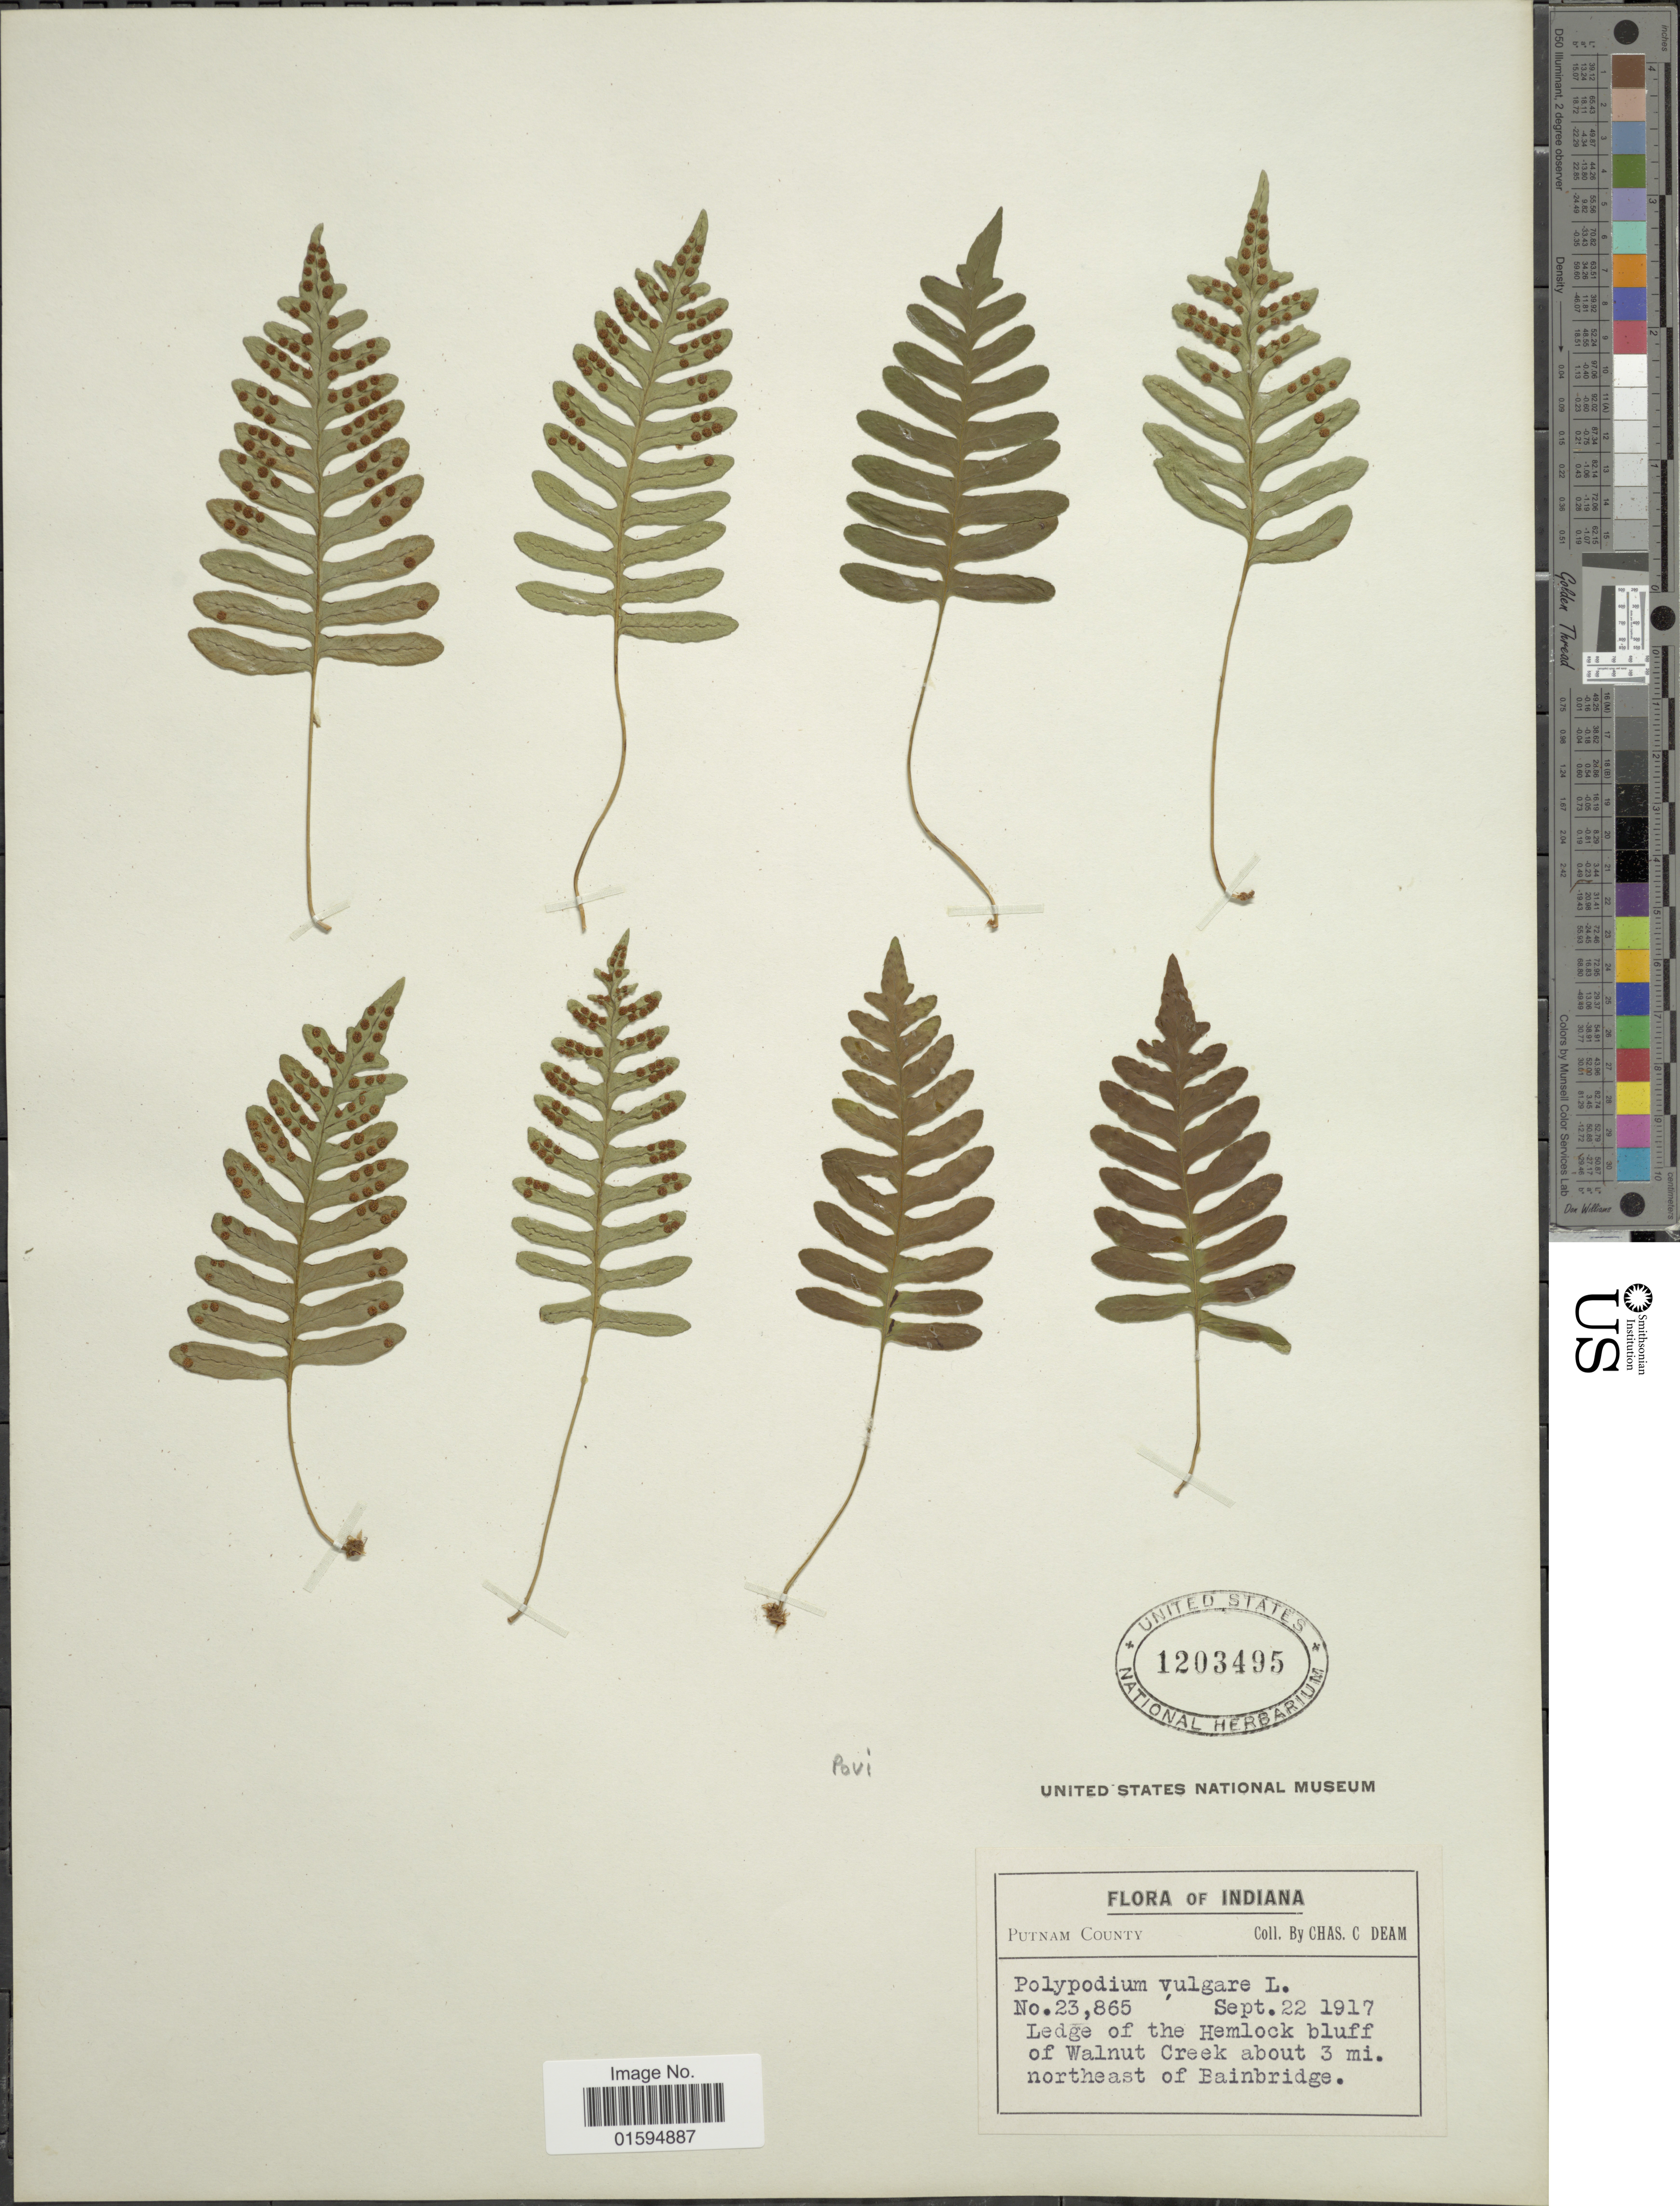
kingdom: Plantae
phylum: Tracheophyta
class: Polypodiopsida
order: Polypodiales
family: Polypodiaceae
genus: Polypodium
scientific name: Polypodium virginianum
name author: L.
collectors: C. C. Deam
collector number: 23865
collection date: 1917-09-22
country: United States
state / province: Indiana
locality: Ledge of the Hemlock bluff of Walnut Creek about 3 mi. northeast of Bainbridge.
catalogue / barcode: US 1203495